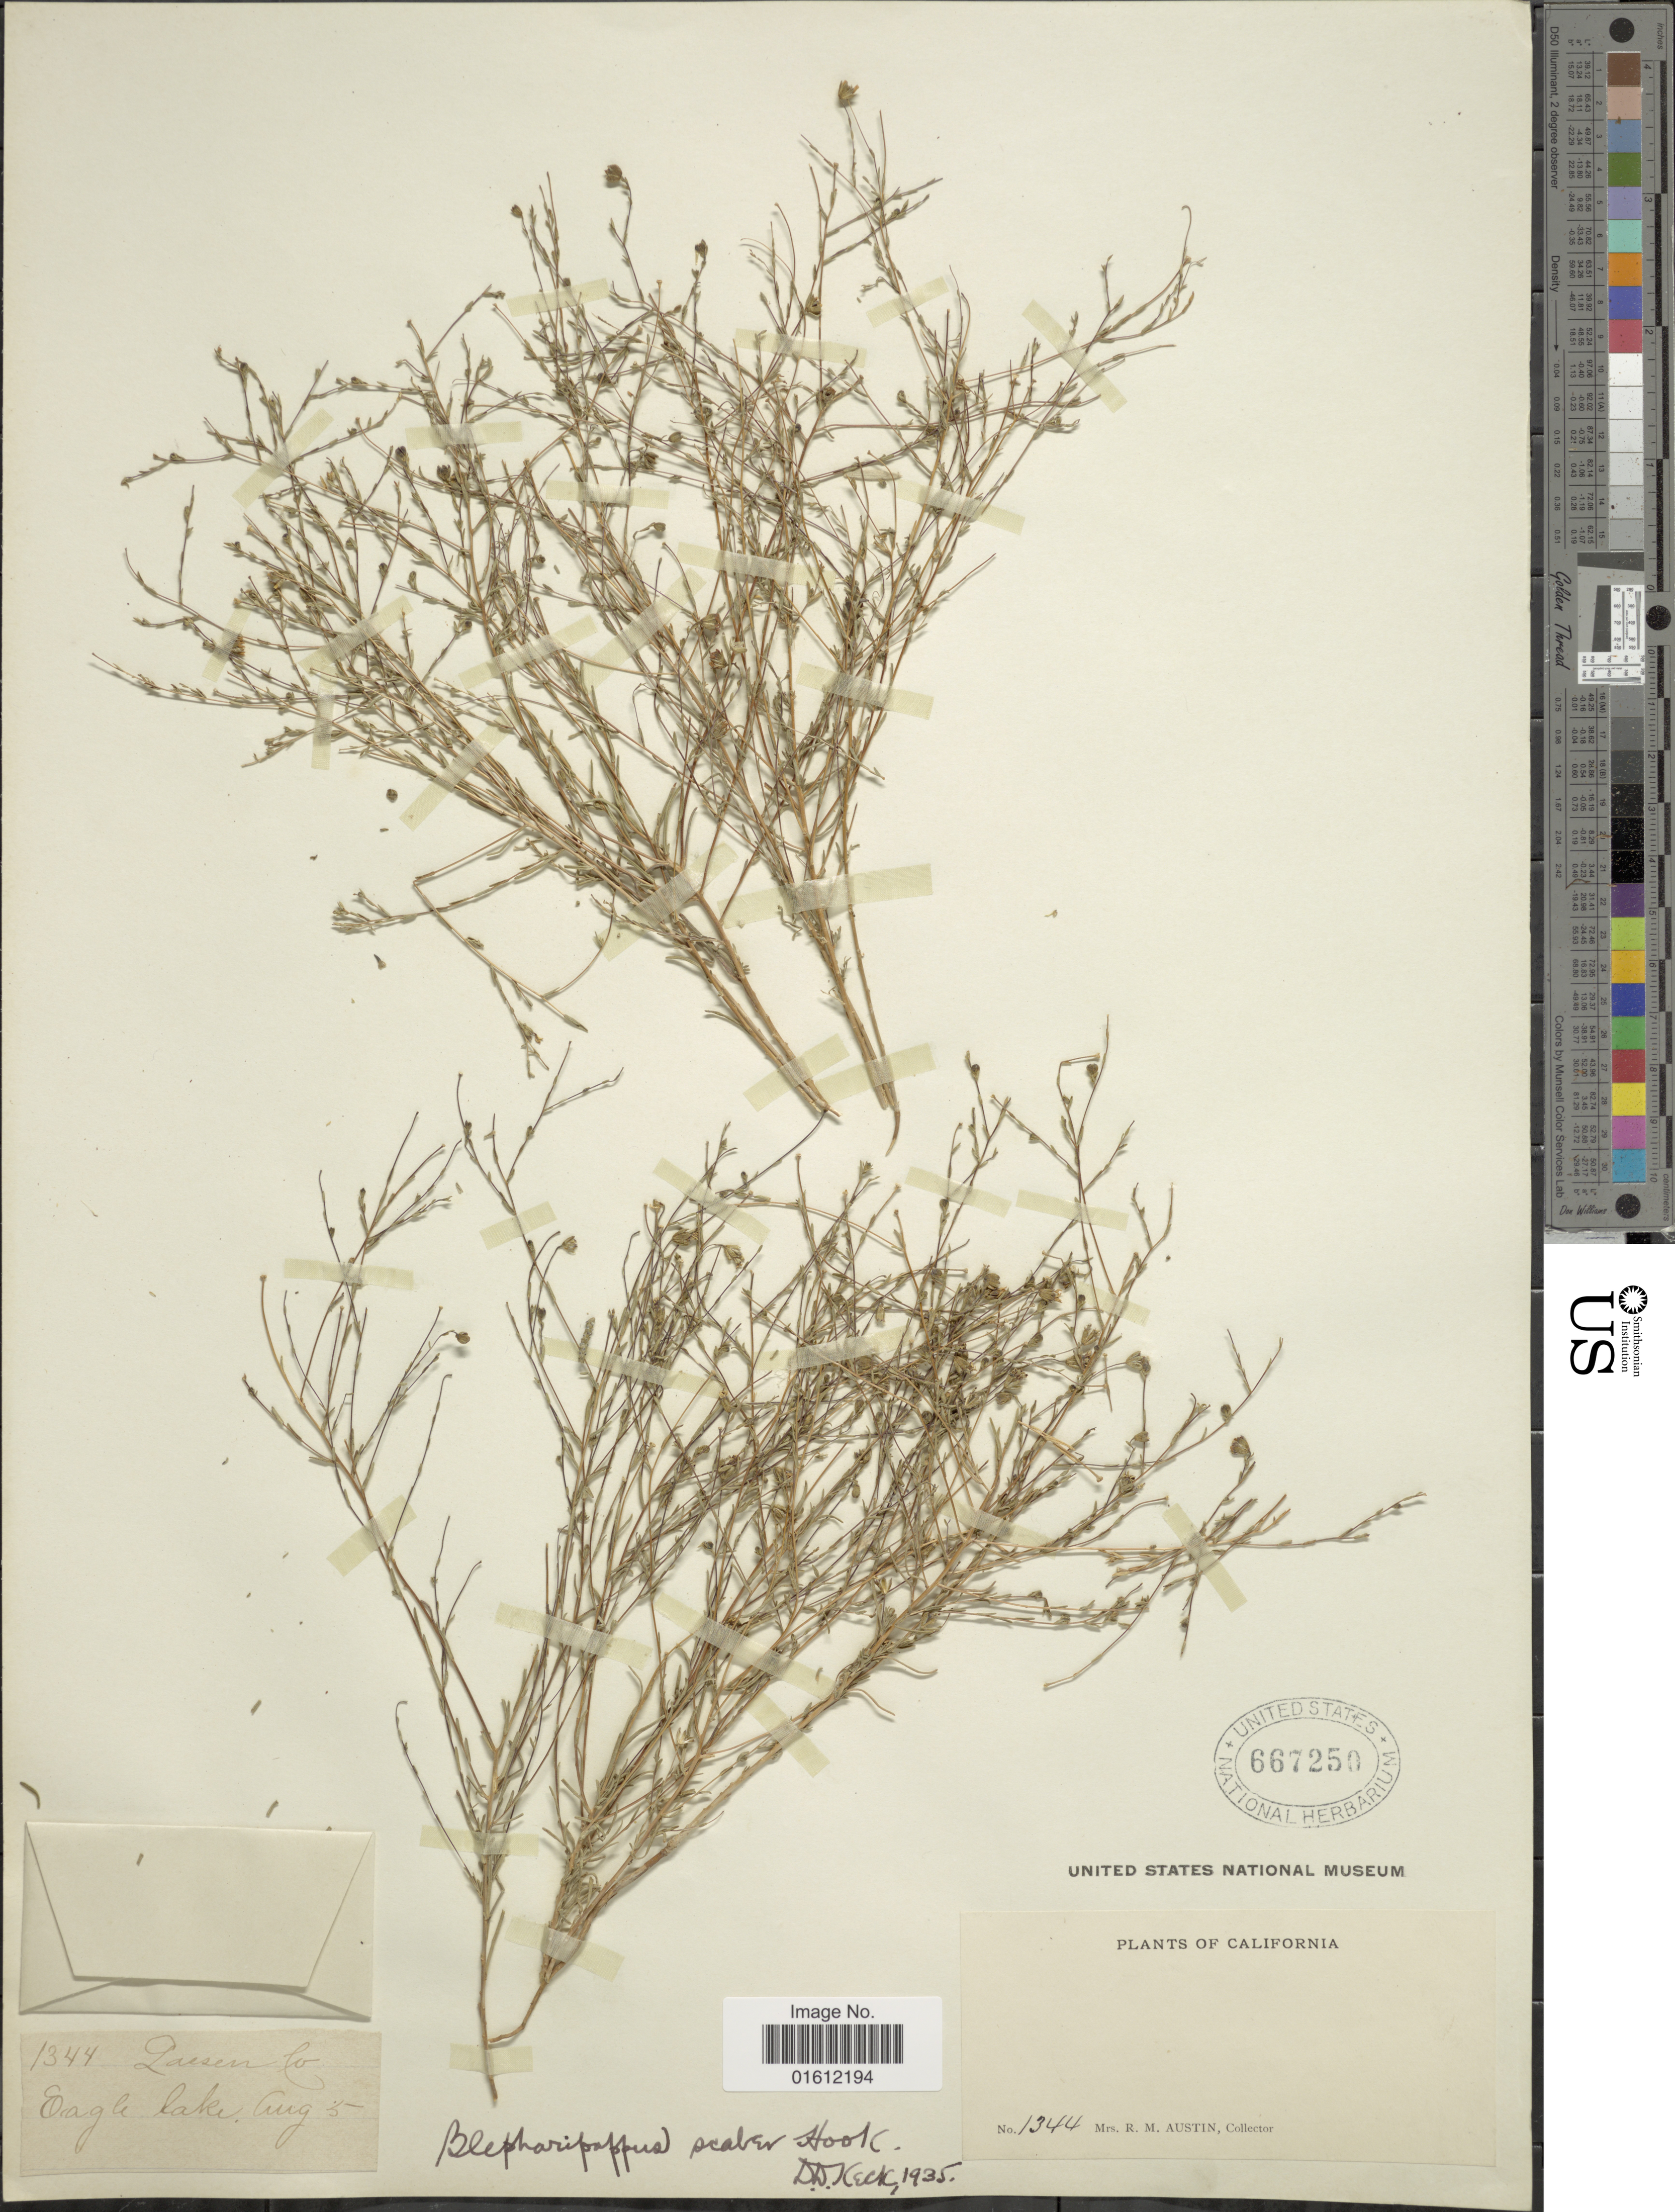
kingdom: Plantae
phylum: Tracheophyta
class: Magnoliopsida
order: Asterales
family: Asteraceae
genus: Blepharipappus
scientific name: Blepharipappus scaber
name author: Hook.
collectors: R. Austin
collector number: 1344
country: United States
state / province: California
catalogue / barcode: US 667250